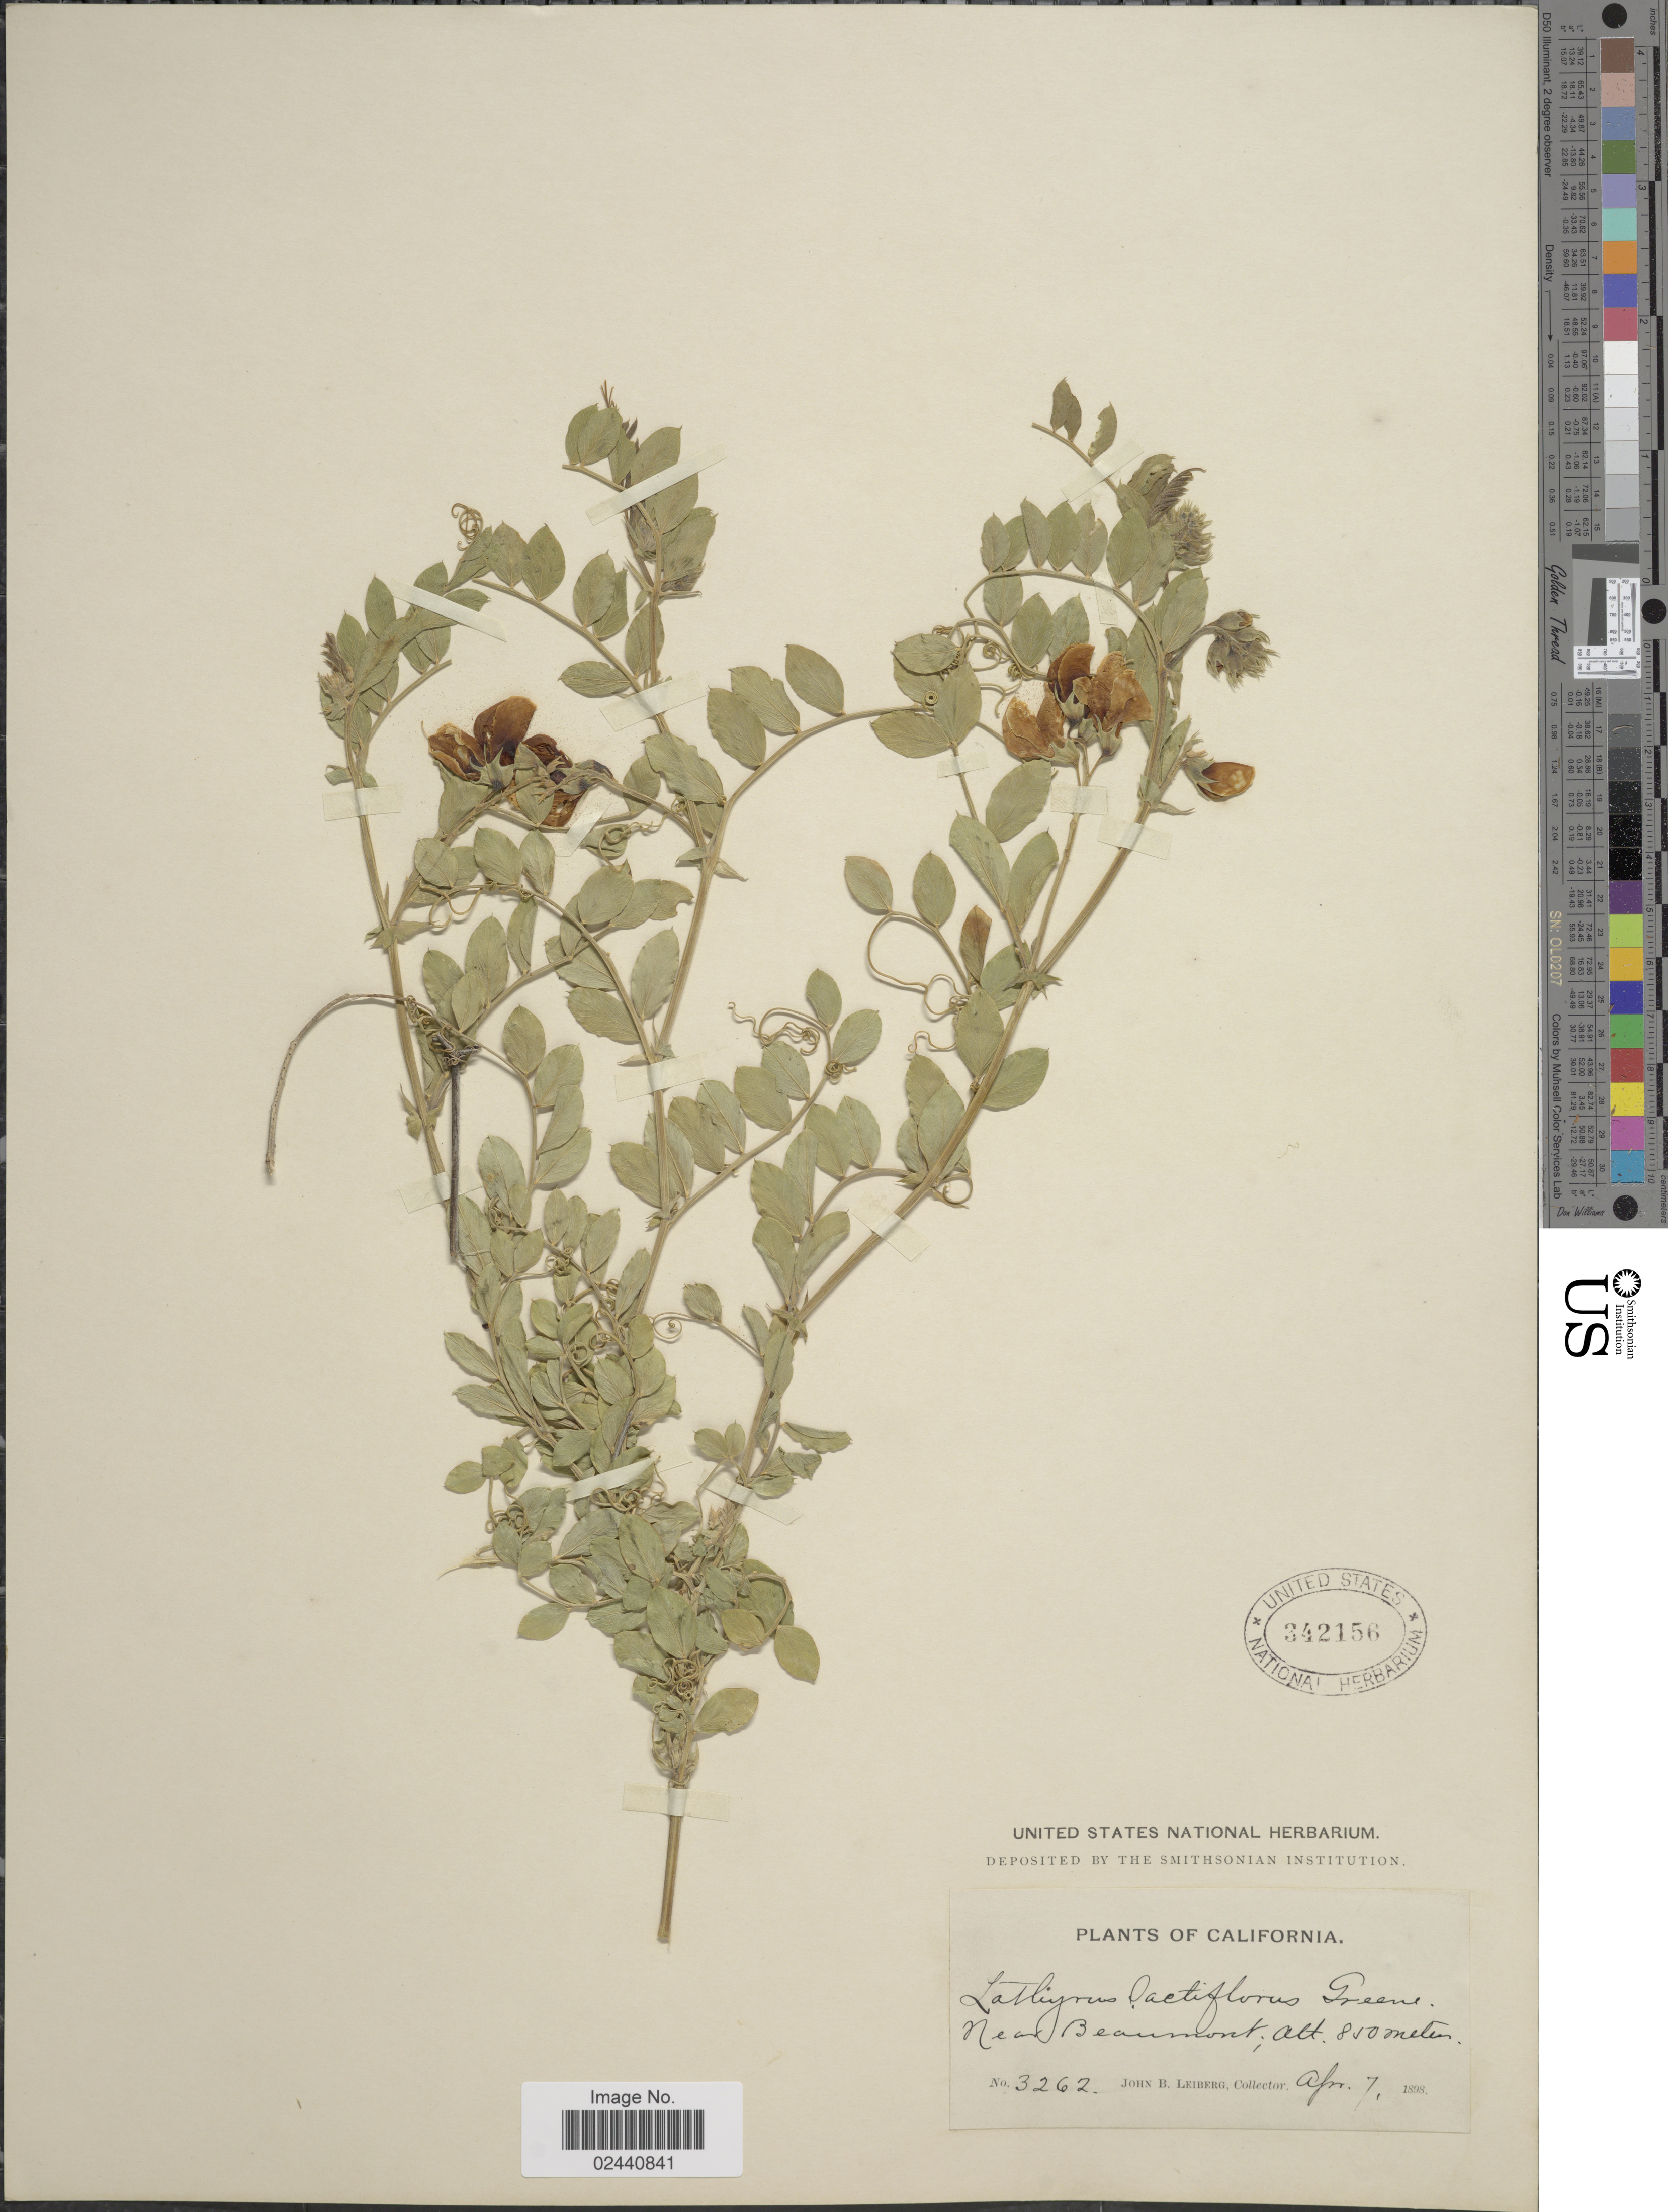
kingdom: Plantae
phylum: Tracheophyta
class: Magnoliopsida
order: Fabales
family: Fabaceae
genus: Lathyrus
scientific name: Lathyrus laetiflorus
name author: Greene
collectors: J. B. Leiberg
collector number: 3262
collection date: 1898-04-07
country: United States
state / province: California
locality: Near Beaumont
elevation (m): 850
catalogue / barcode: US 342156